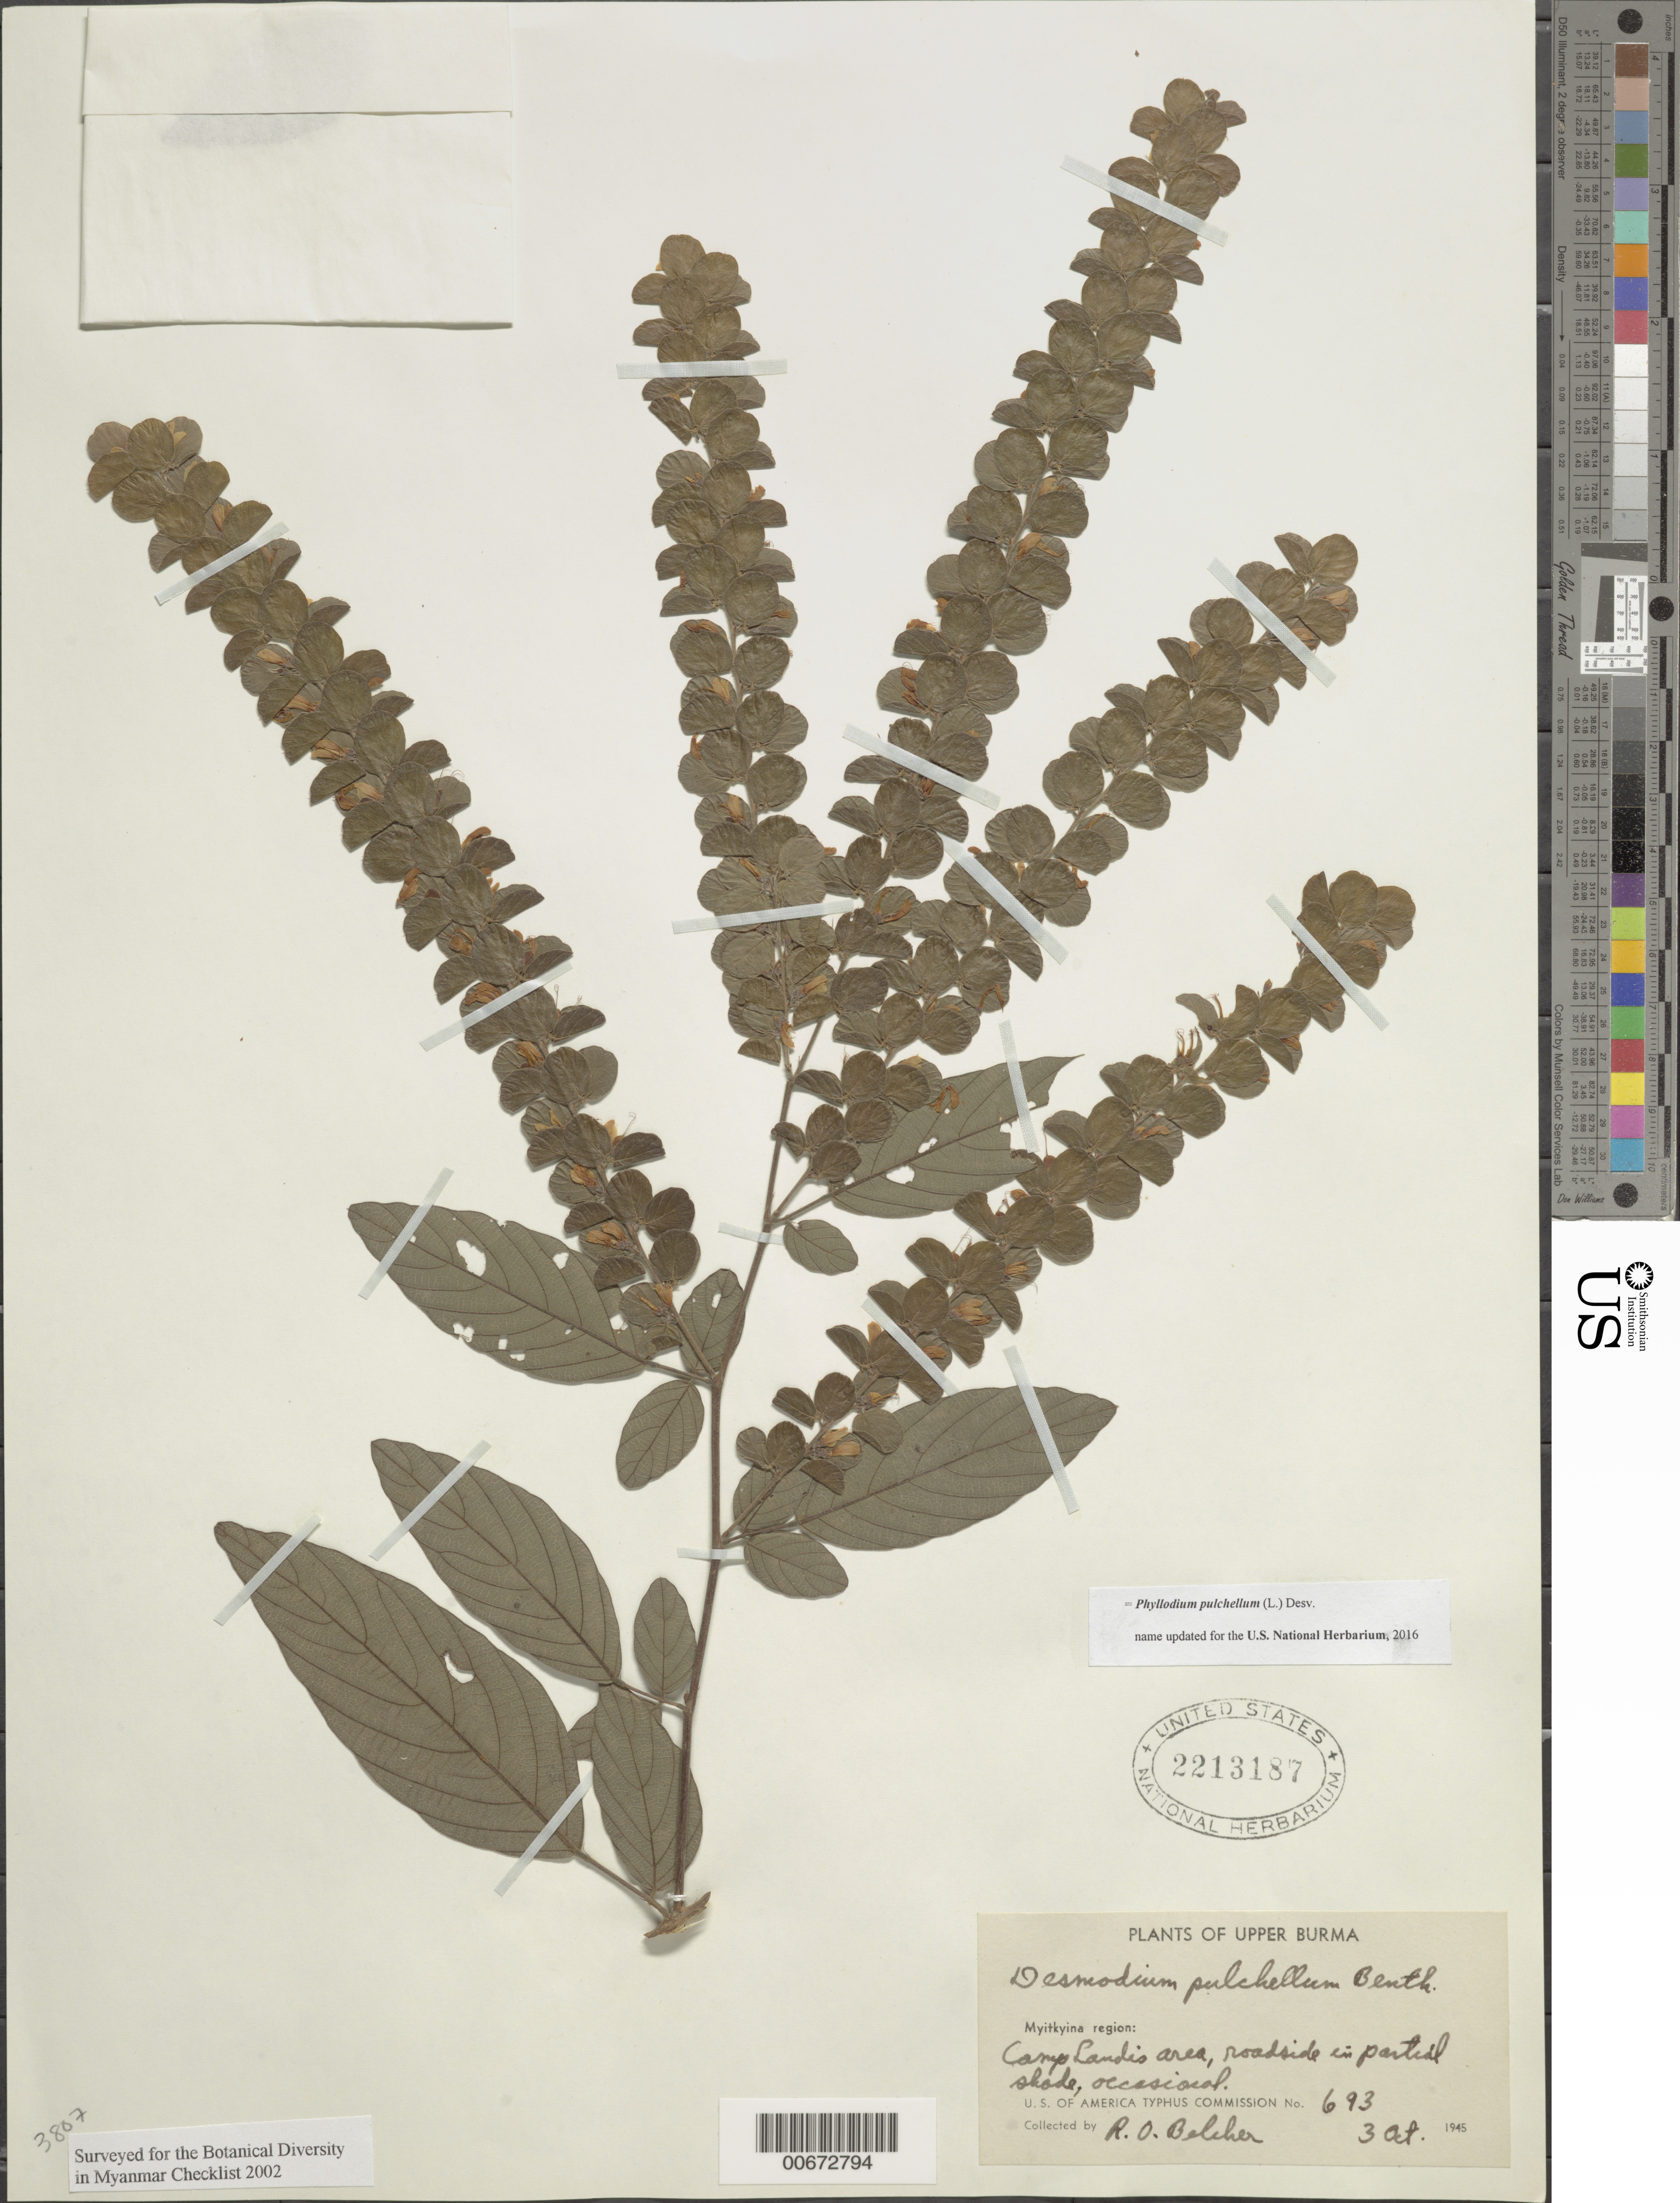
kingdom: Plantae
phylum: Tracheophyta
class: Magnoliopsida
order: Fabales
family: Fabaceae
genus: Phyllodium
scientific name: Phyllodium pulchellum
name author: (L.) Desv.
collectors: R. Belcher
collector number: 693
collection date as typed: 03 Oct 1945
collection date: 1945-10-03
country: Myanmar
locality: Myitkyina region, Camp Landis area.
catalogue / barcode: US 2213187